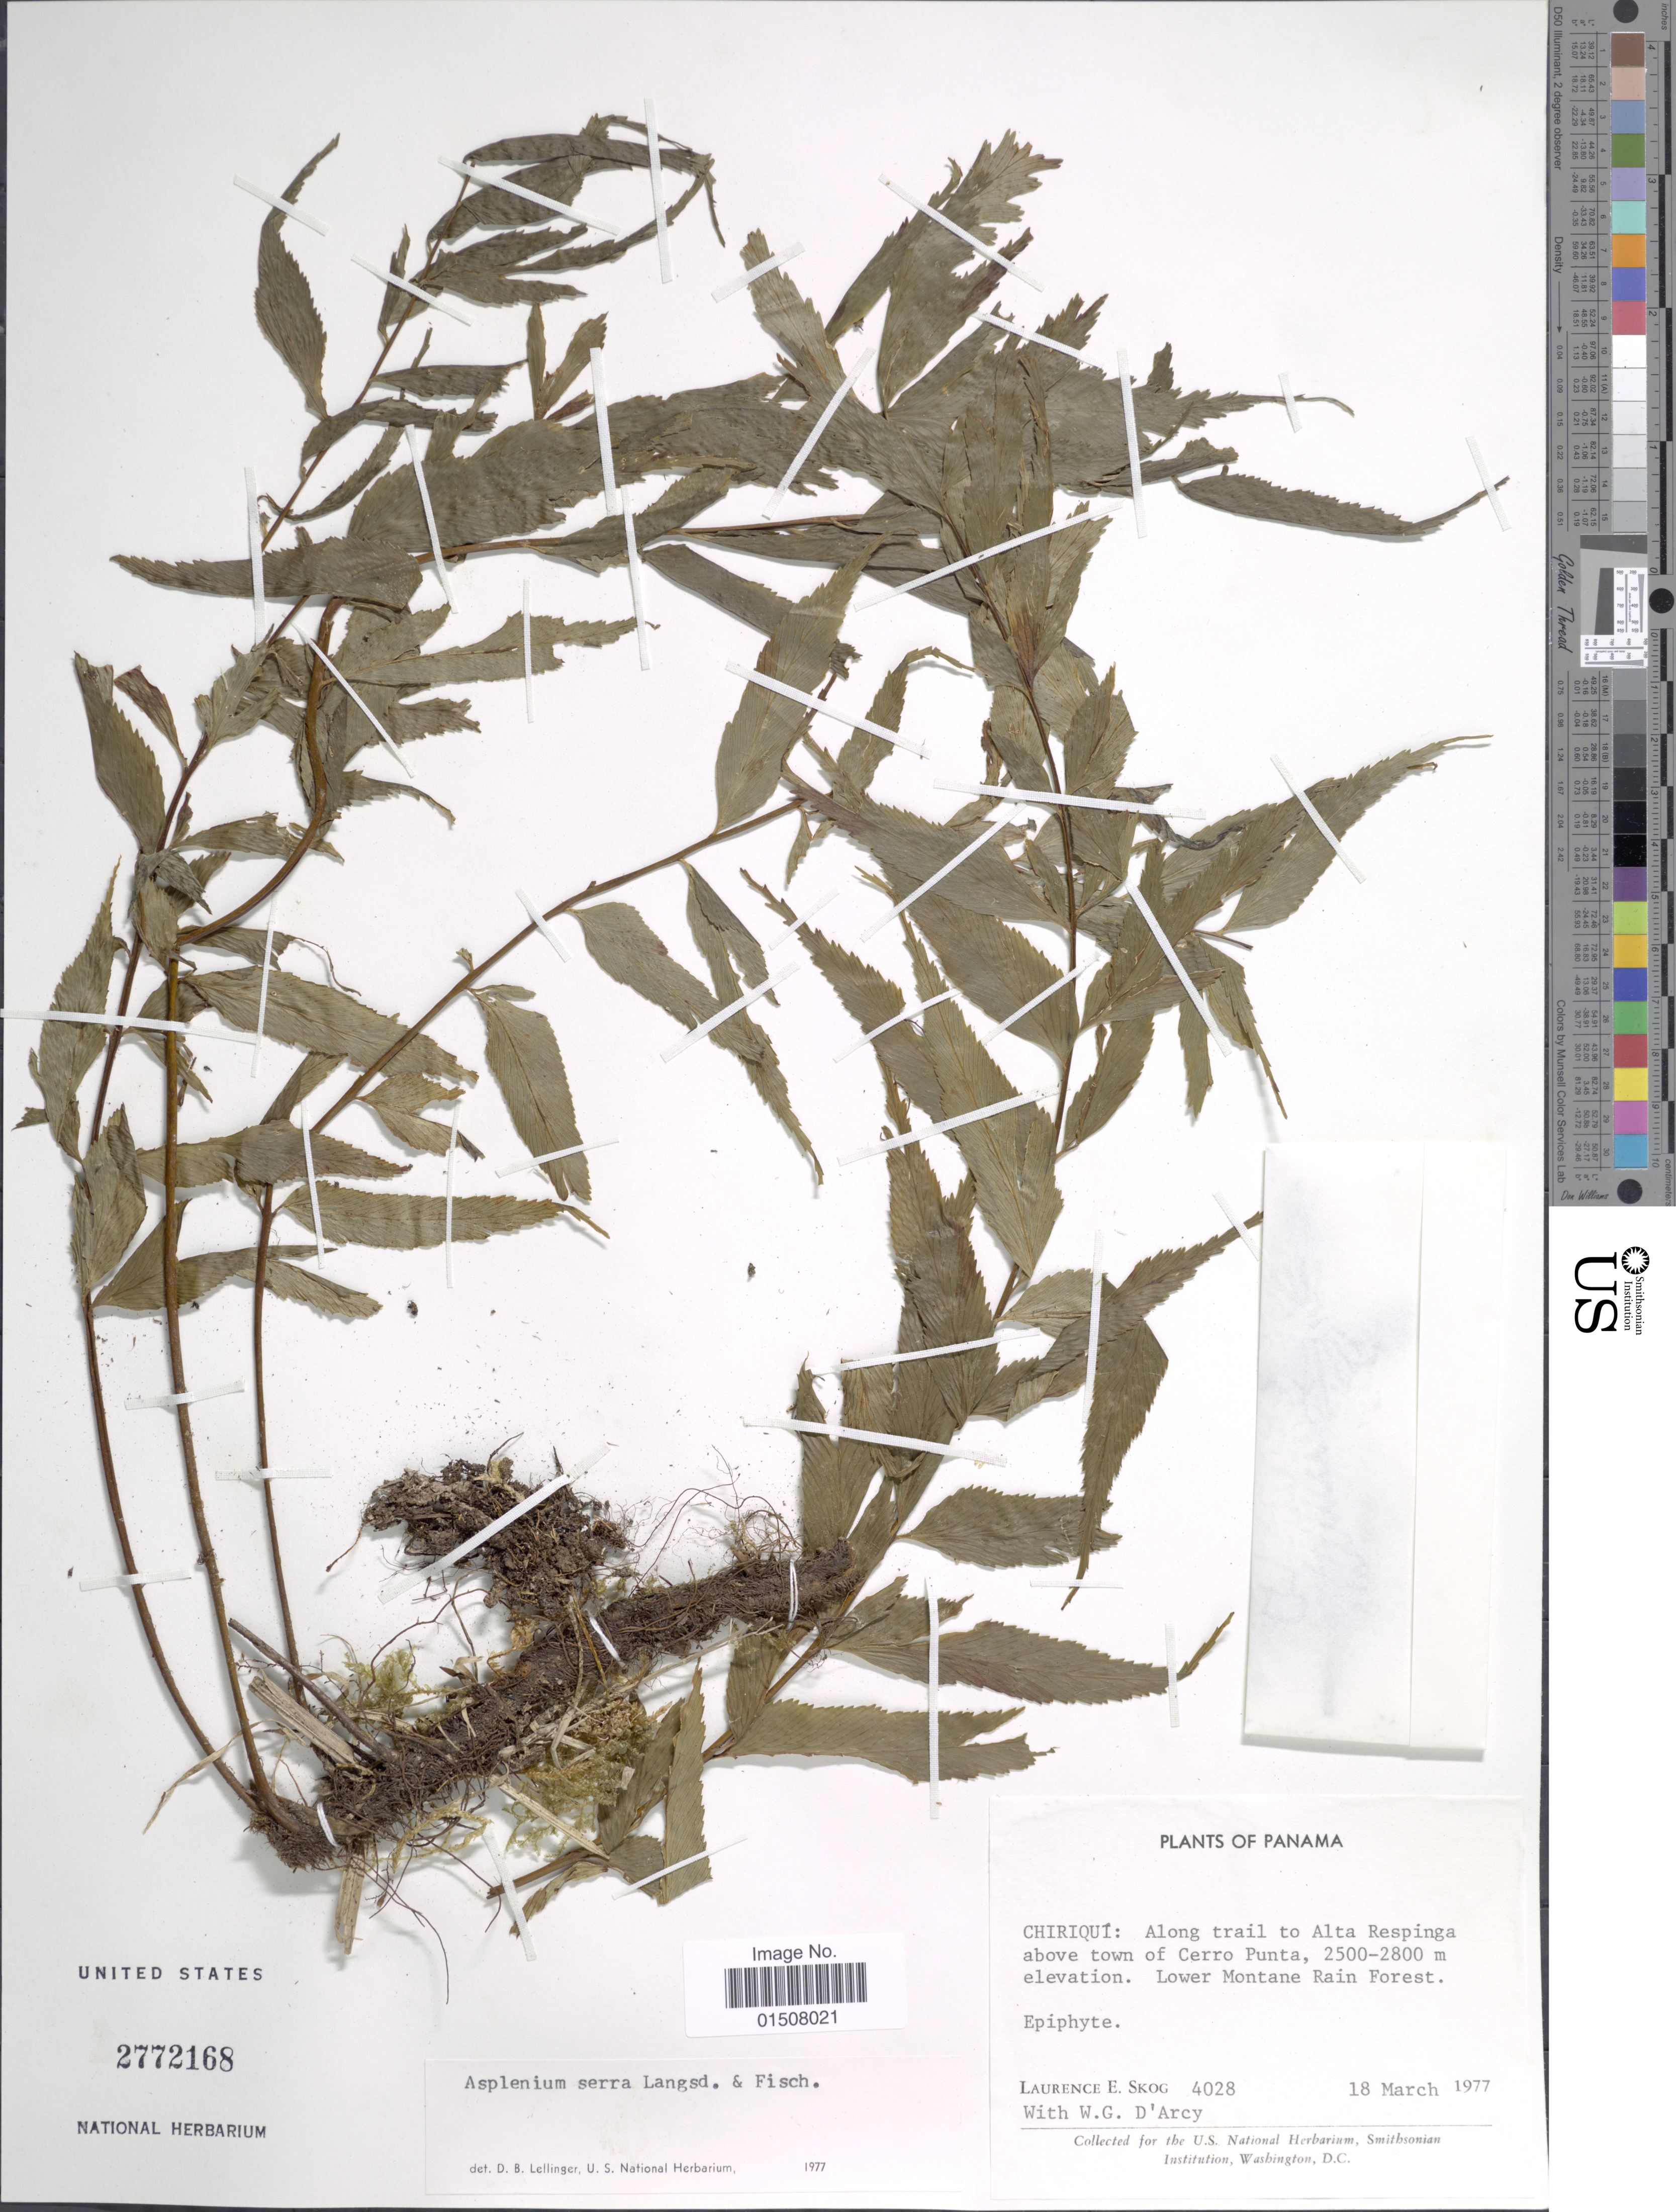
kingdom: Plantae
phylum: Tracheophyta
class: Polypodiopsida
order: Polypodiales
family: Aspleniaceae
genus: Asplenium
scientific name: Asplenium serra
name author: Langsd. & Fisch.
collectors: L. E. Skog & W. G. D'Arcy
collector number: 4028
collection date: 1977-03-19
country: Panama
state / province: Chiriqui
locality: Along trail to Alta Respinga above town of Cerro Punta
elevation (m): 2500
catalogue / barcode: US 2772168